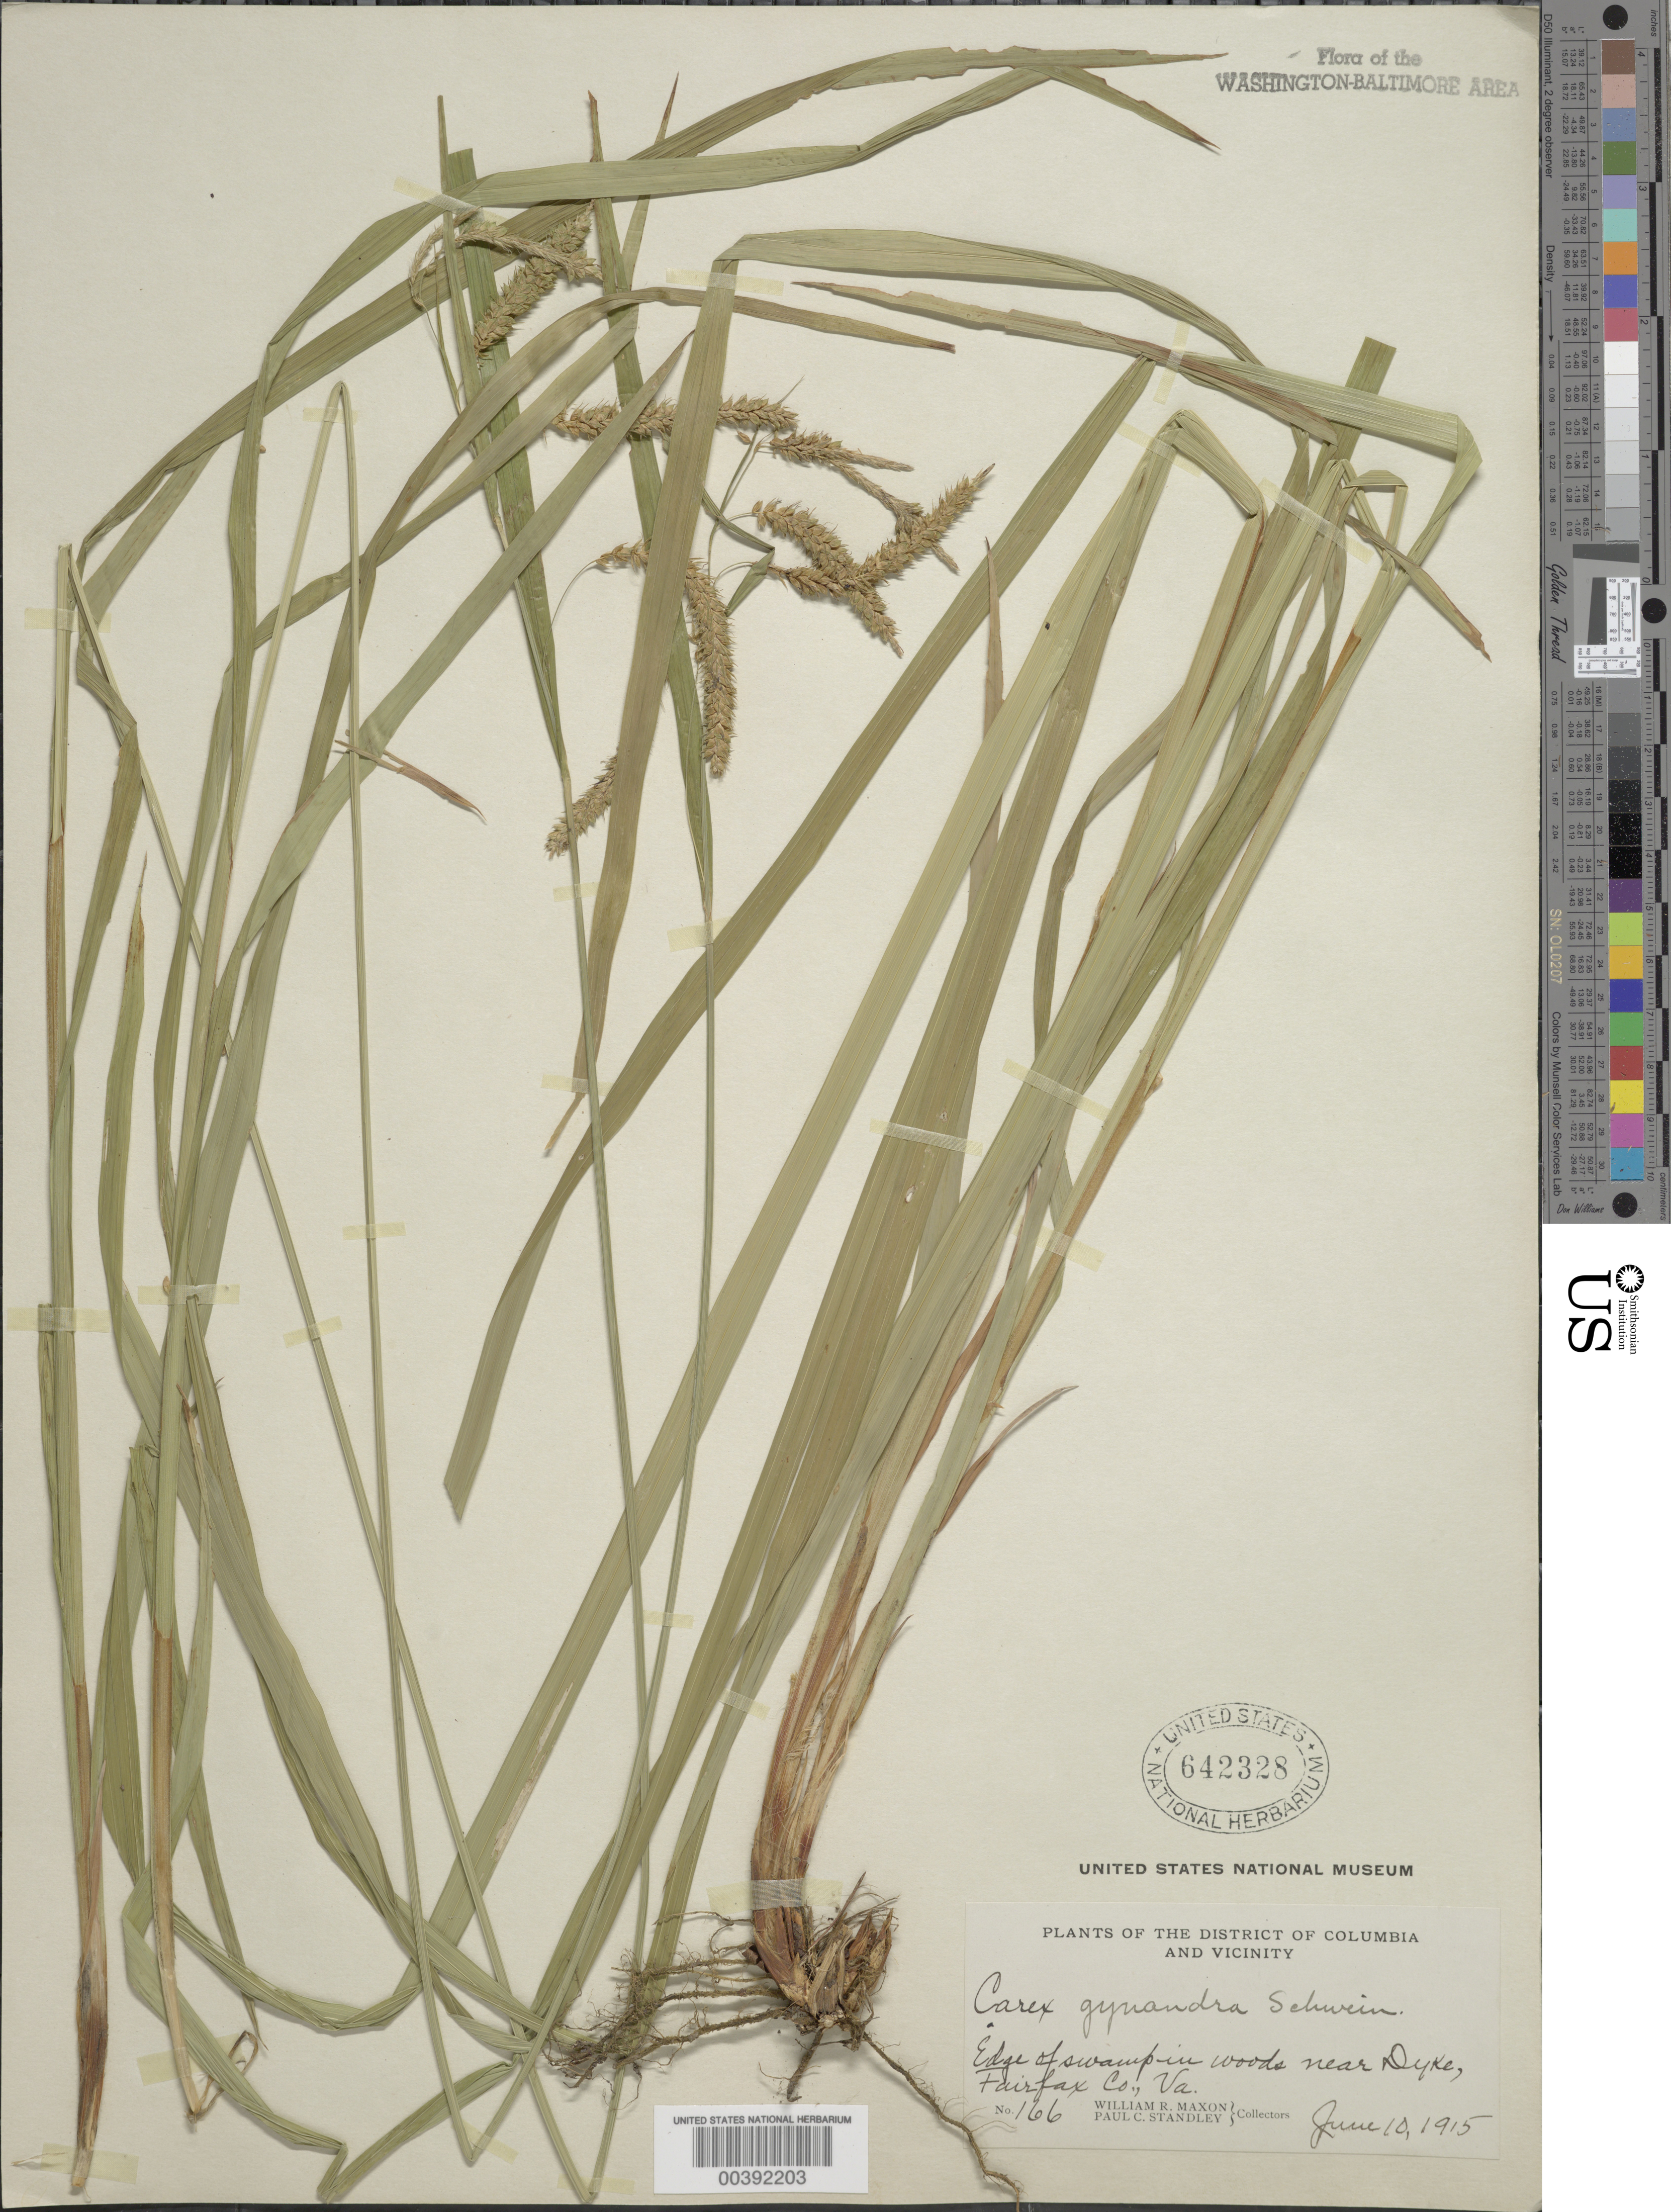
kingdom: Plantae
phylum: Tracheophyta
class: Liliopsida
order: Poales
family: Cyperaceae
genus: Carex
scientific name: Carex gynandra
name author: Schwein.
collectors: W. R. Maxon & P. C. Standley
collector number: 166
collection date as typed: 10 Jun 1915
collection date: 1915-06-10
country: United States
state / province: Virginia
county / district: Fairfax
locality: near Dyke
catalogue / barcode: US 642328